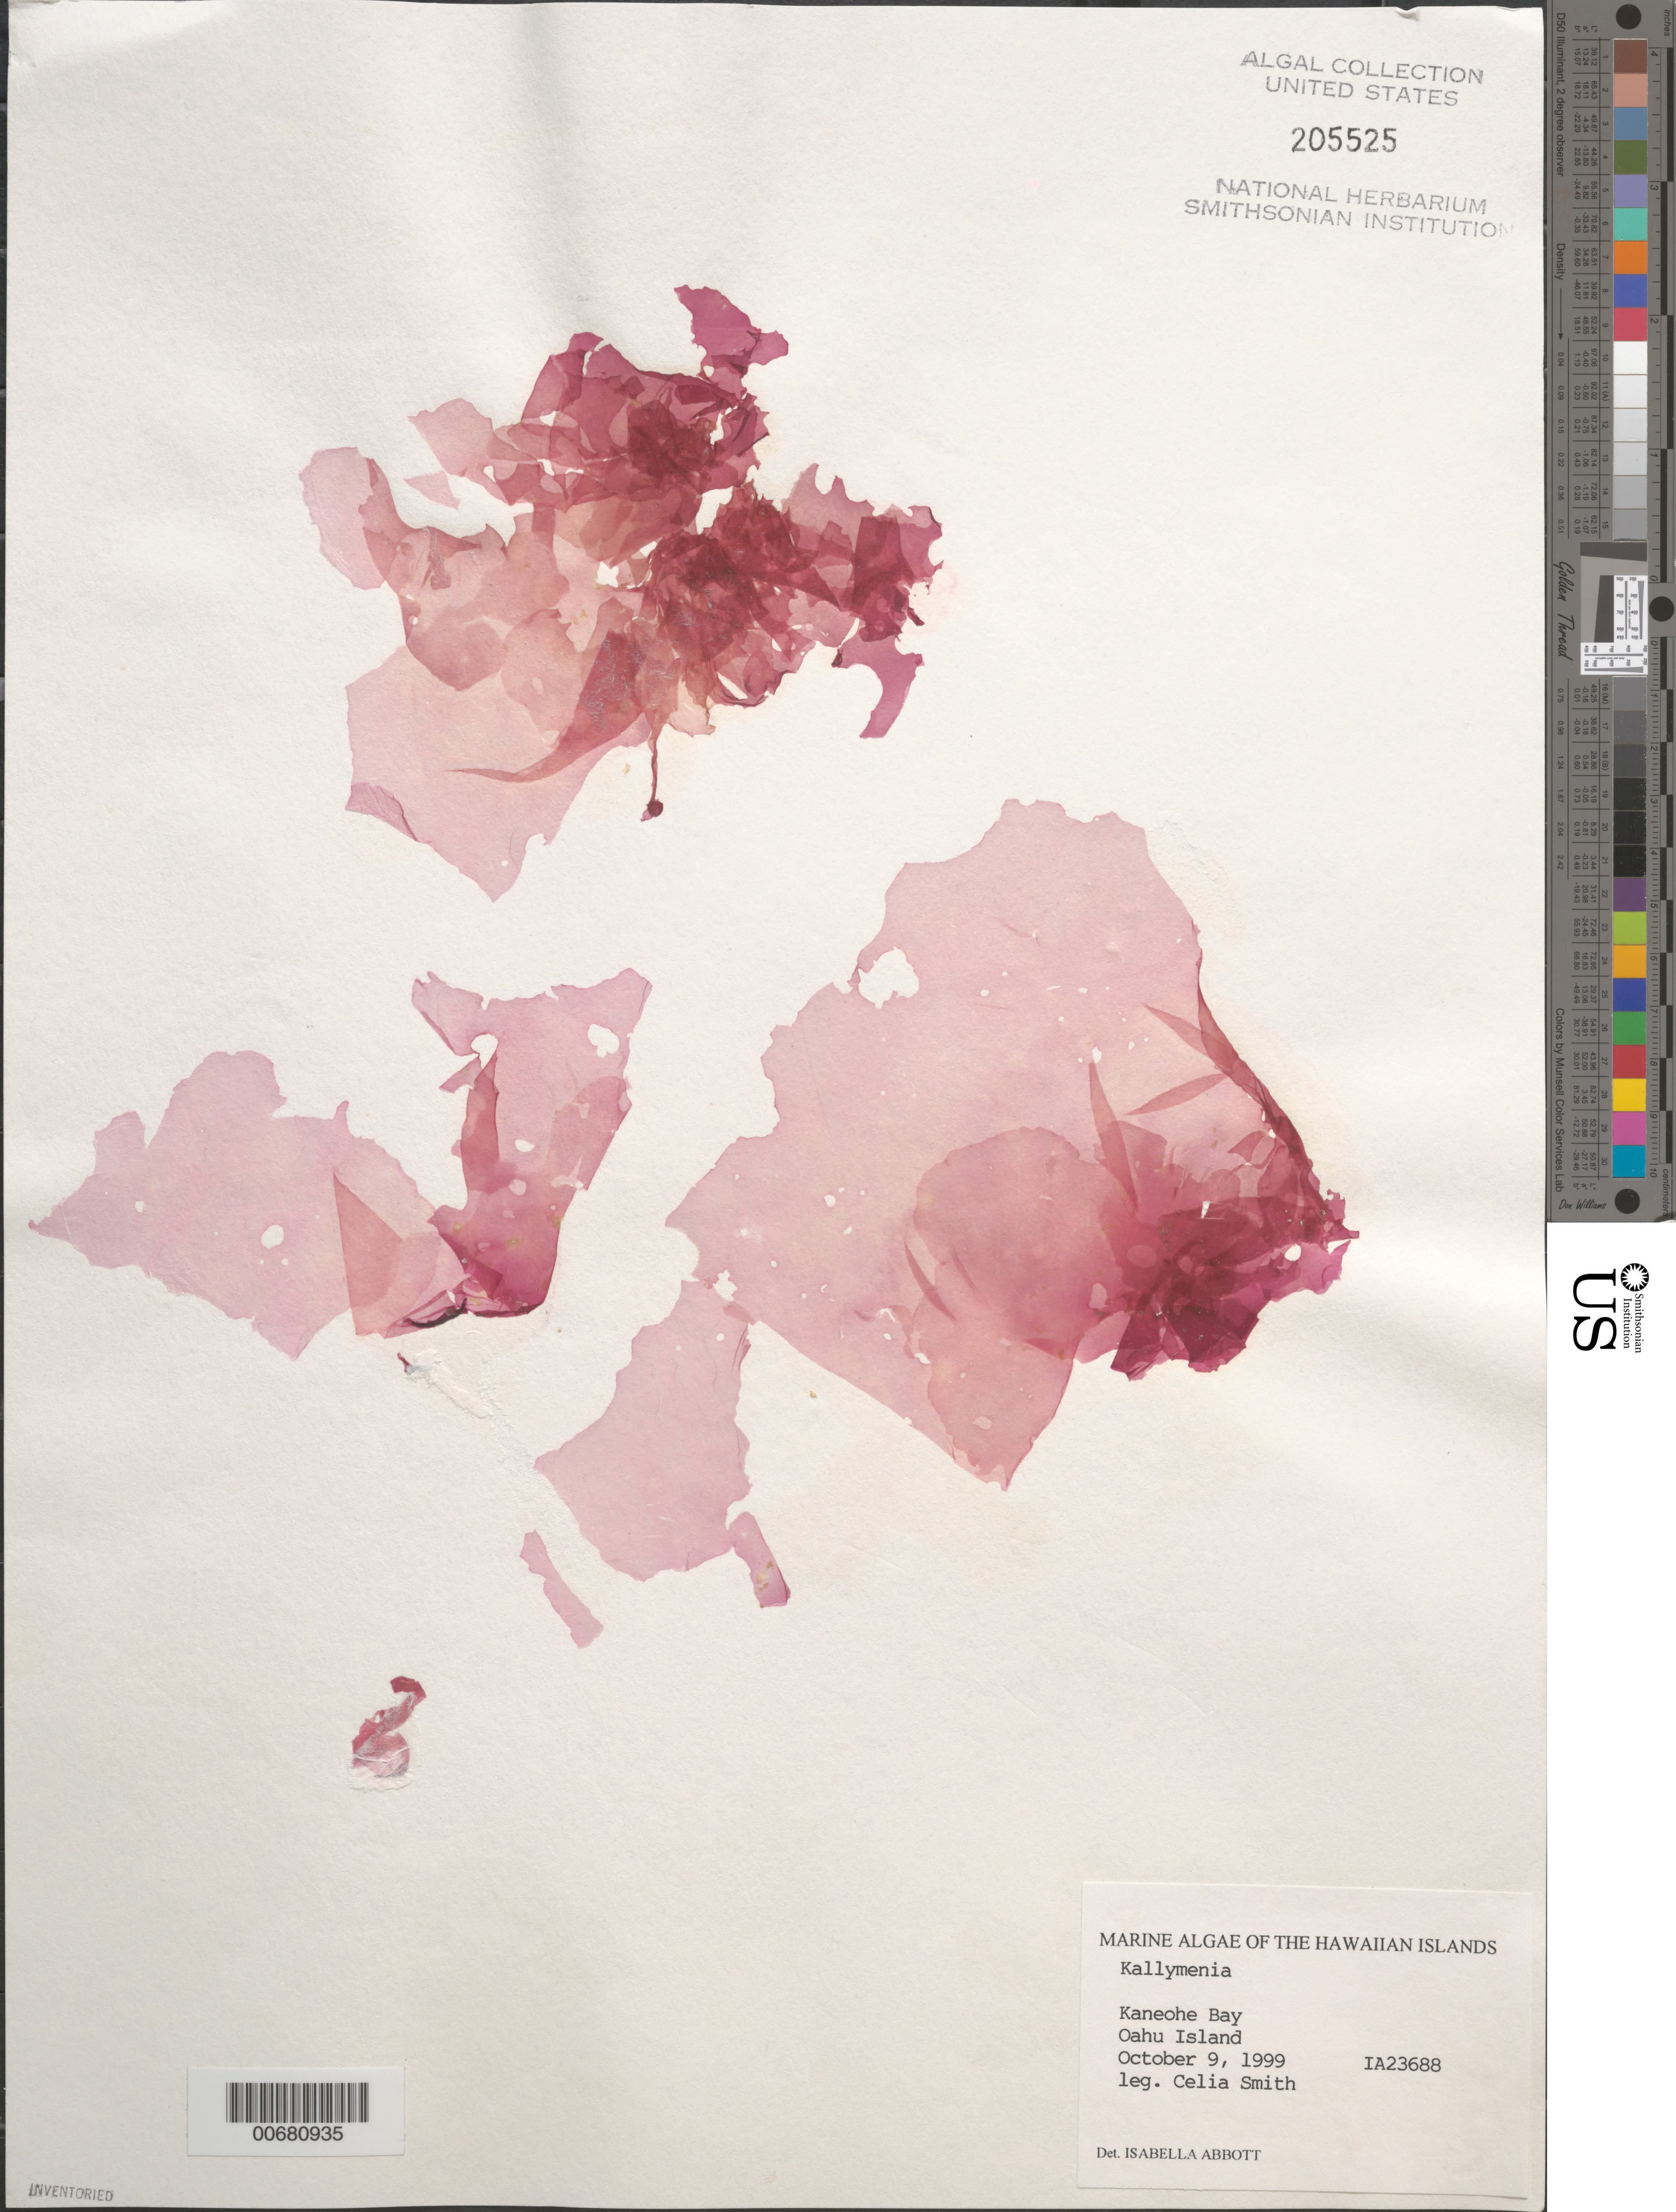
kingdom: Plantae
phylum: Rhodophyta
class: Florideophyceae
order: Gigartinales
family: Kallymeniaceae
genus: Kallymenia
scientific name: Kallymenia sp.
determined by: Abbott, Isabella A.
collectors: C. M. Smith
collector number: IAA 23688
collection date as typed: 09 Oct 1999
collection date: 1999-10-09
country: United States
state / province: Hawaii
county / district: Honolulu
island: Oahu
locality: Kane'ohe Bay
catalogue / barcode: US 205525